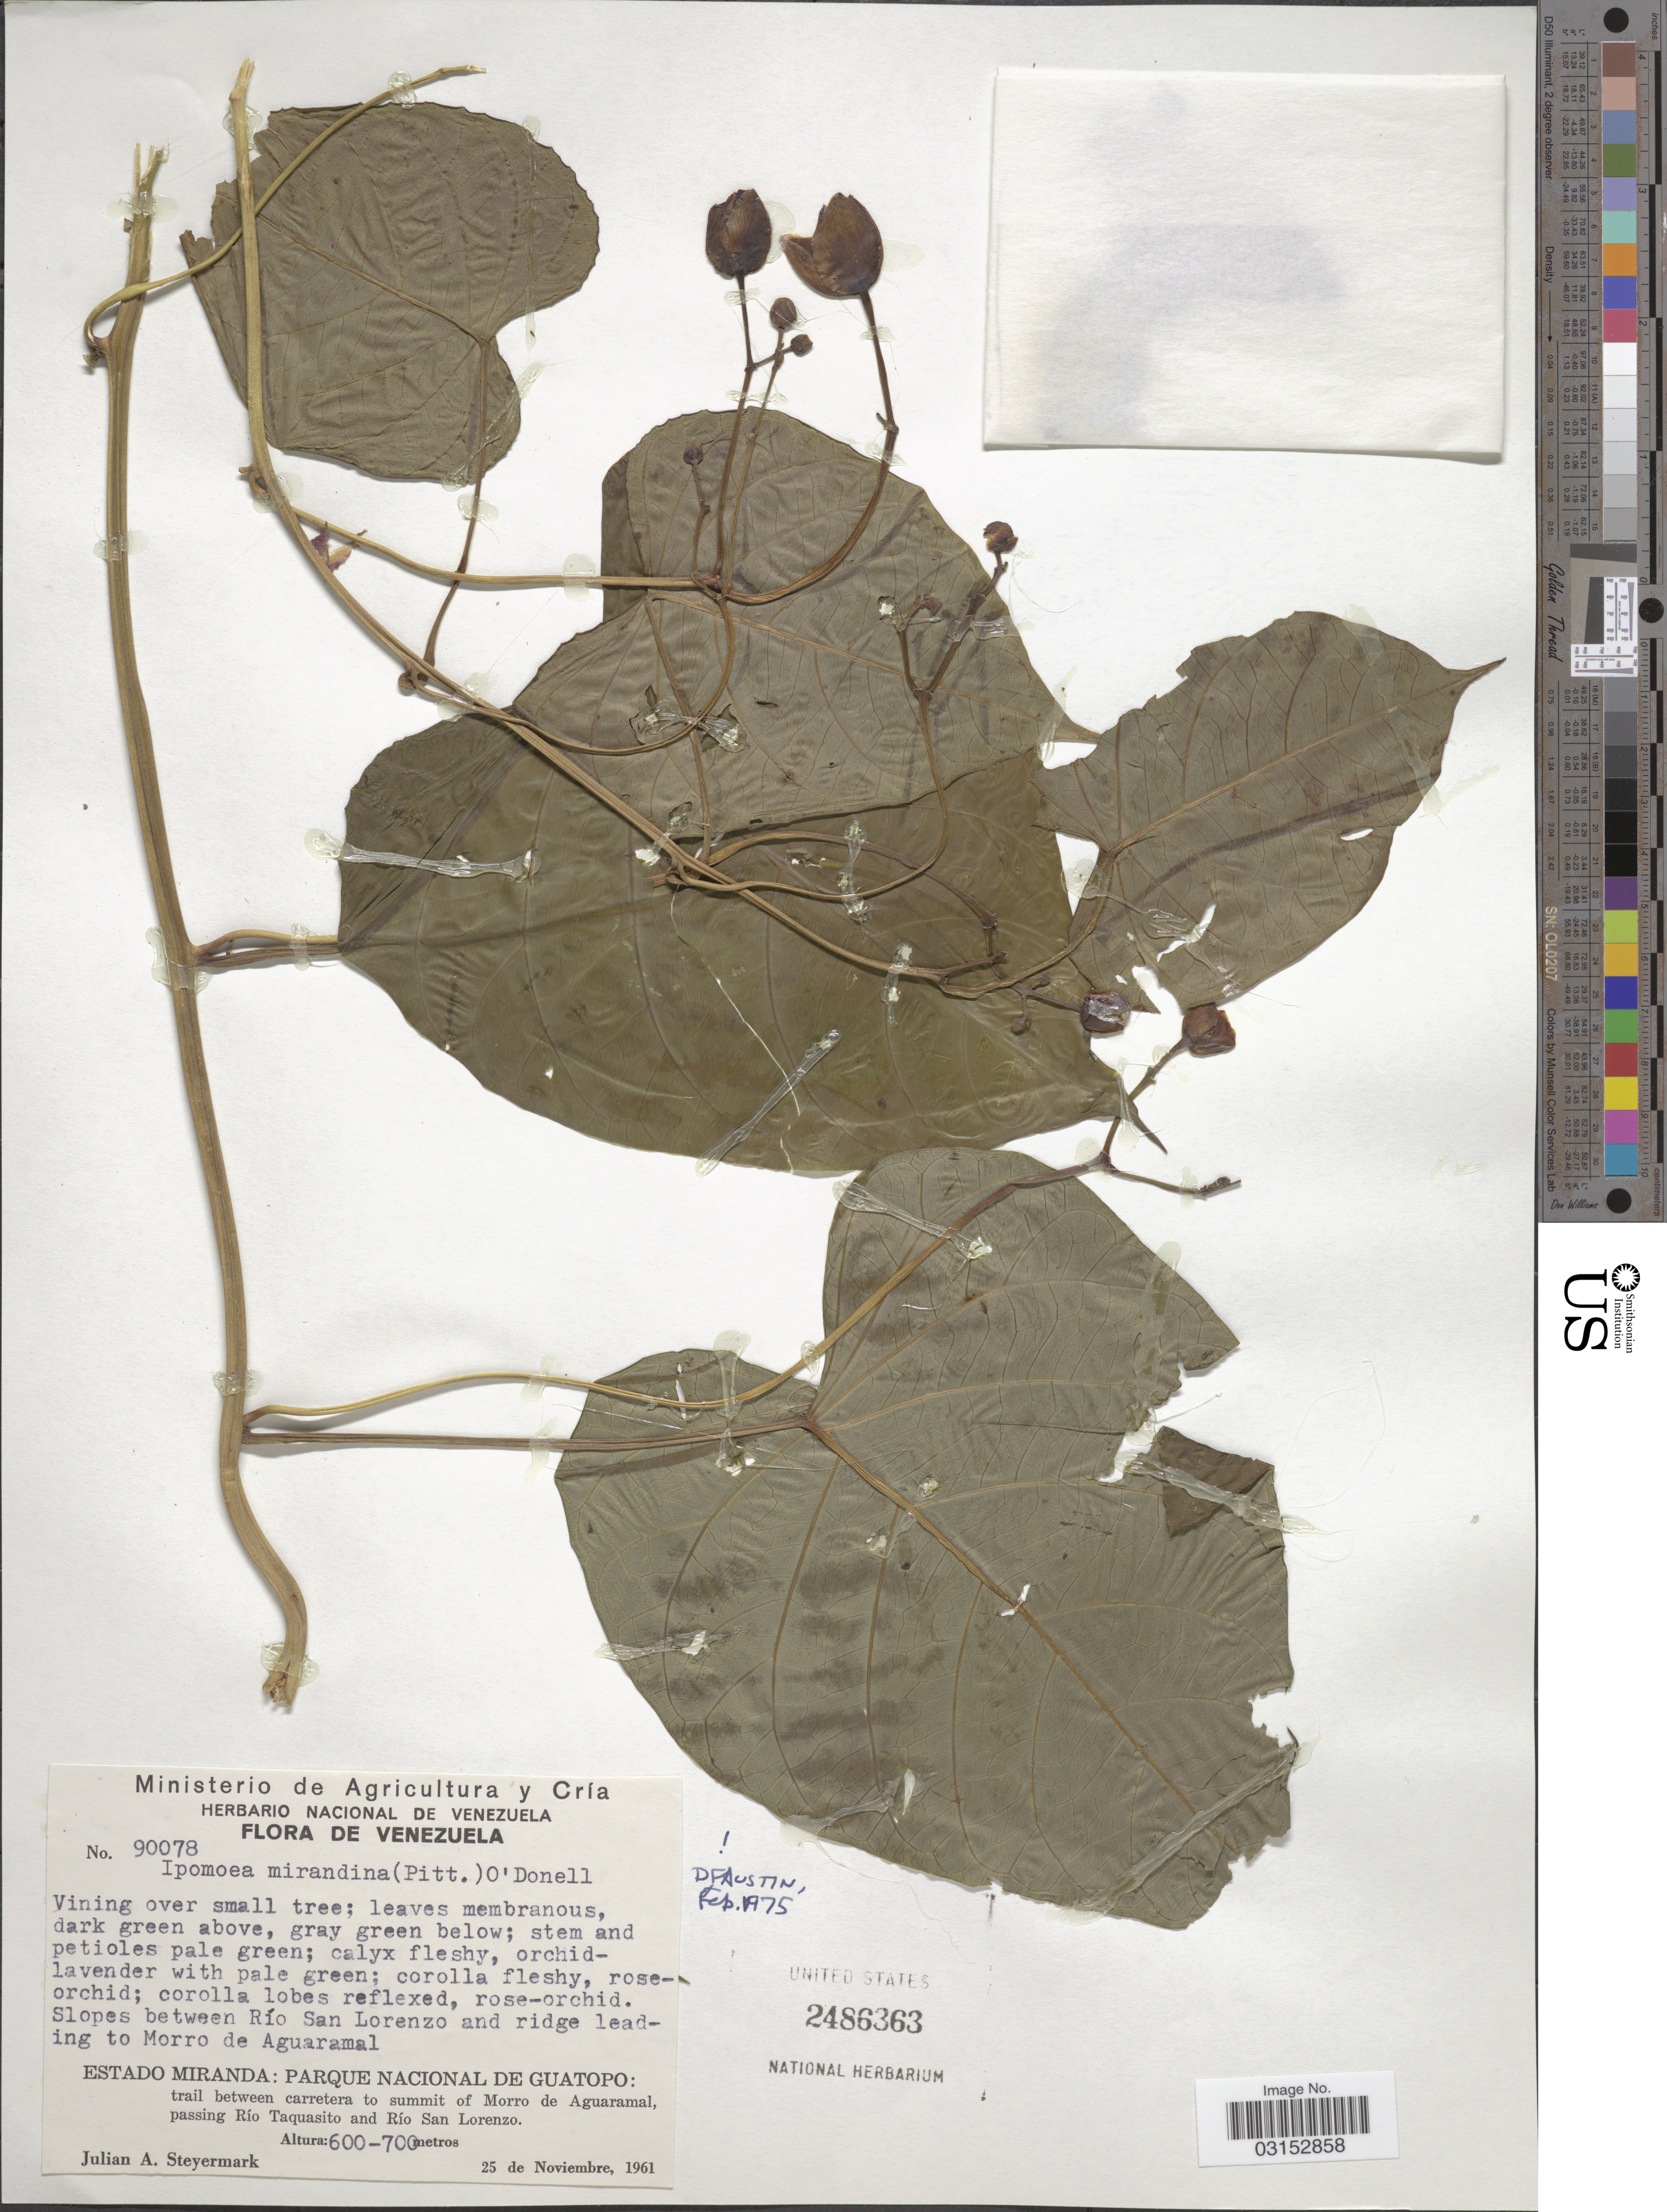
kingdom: Plantae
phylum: Tracheophyta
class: Magnoliopsida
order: Solanales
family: Convolvulaceae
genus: Ipomoea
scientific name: Ipomoea mirandina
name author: (Pittier) O'Donell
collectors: J. Steyermark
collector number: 90078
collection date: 1961-11-25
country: Venezuela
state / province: Miranda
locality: Slopes between Río San Lorenzo and ridge leading to Morro de Aguaramal. Parque Nacional de Guatopo: trail between carretera to summit of Morro de Aguaramal, passing Río Taquasito and Río San Lorenzo.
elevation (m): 600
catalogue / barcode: US 2486363